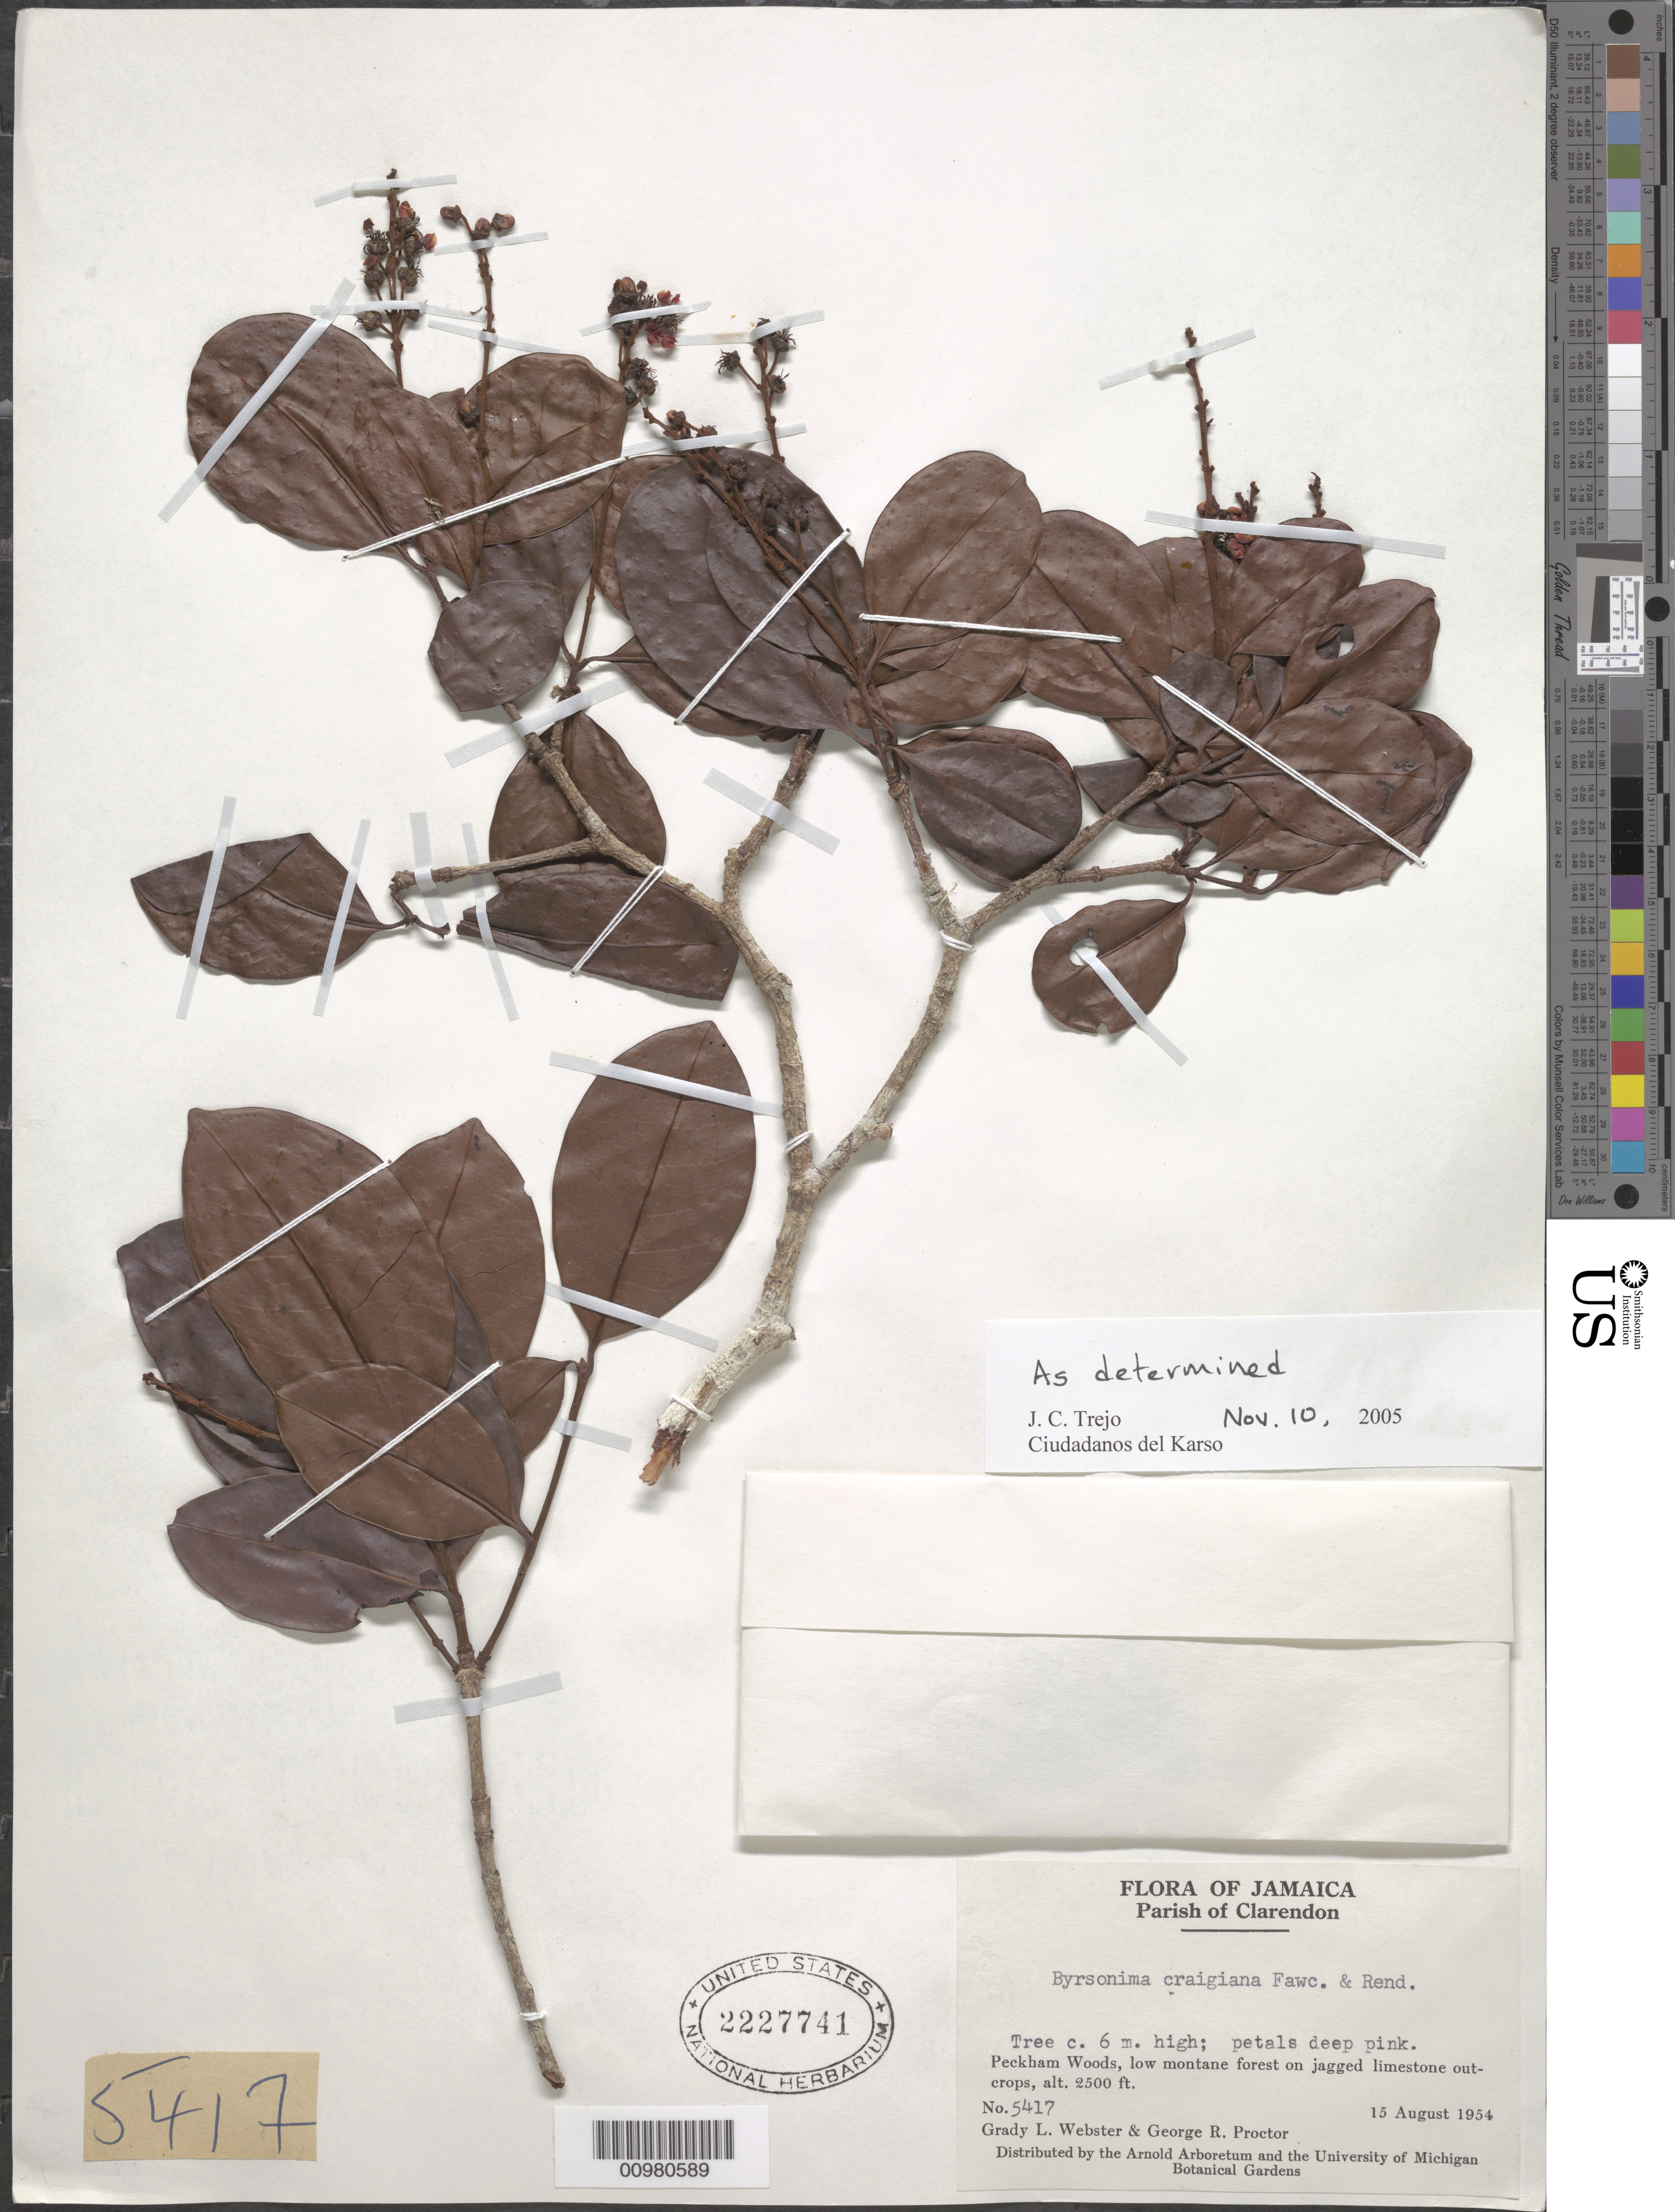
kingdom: Plantae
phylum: Tracheophyta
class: Magnoliopsida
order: Malpighiales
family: Malpighiaceae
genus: Byrsonima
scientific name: Byrsonima craigiana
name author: Fawc. & Rendle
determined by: Trejo-Torres, J. C.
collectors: G. L. Webster & G. R. Proctor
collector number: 5417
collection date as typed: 15 Aug 1954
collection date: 1954-08-15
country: Jamaica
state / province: Clarendon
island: Jamaica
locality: Peckham Woods.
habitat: Low montane forest on jagged limestone outcrops.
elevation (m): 762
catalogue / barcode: US 2227741